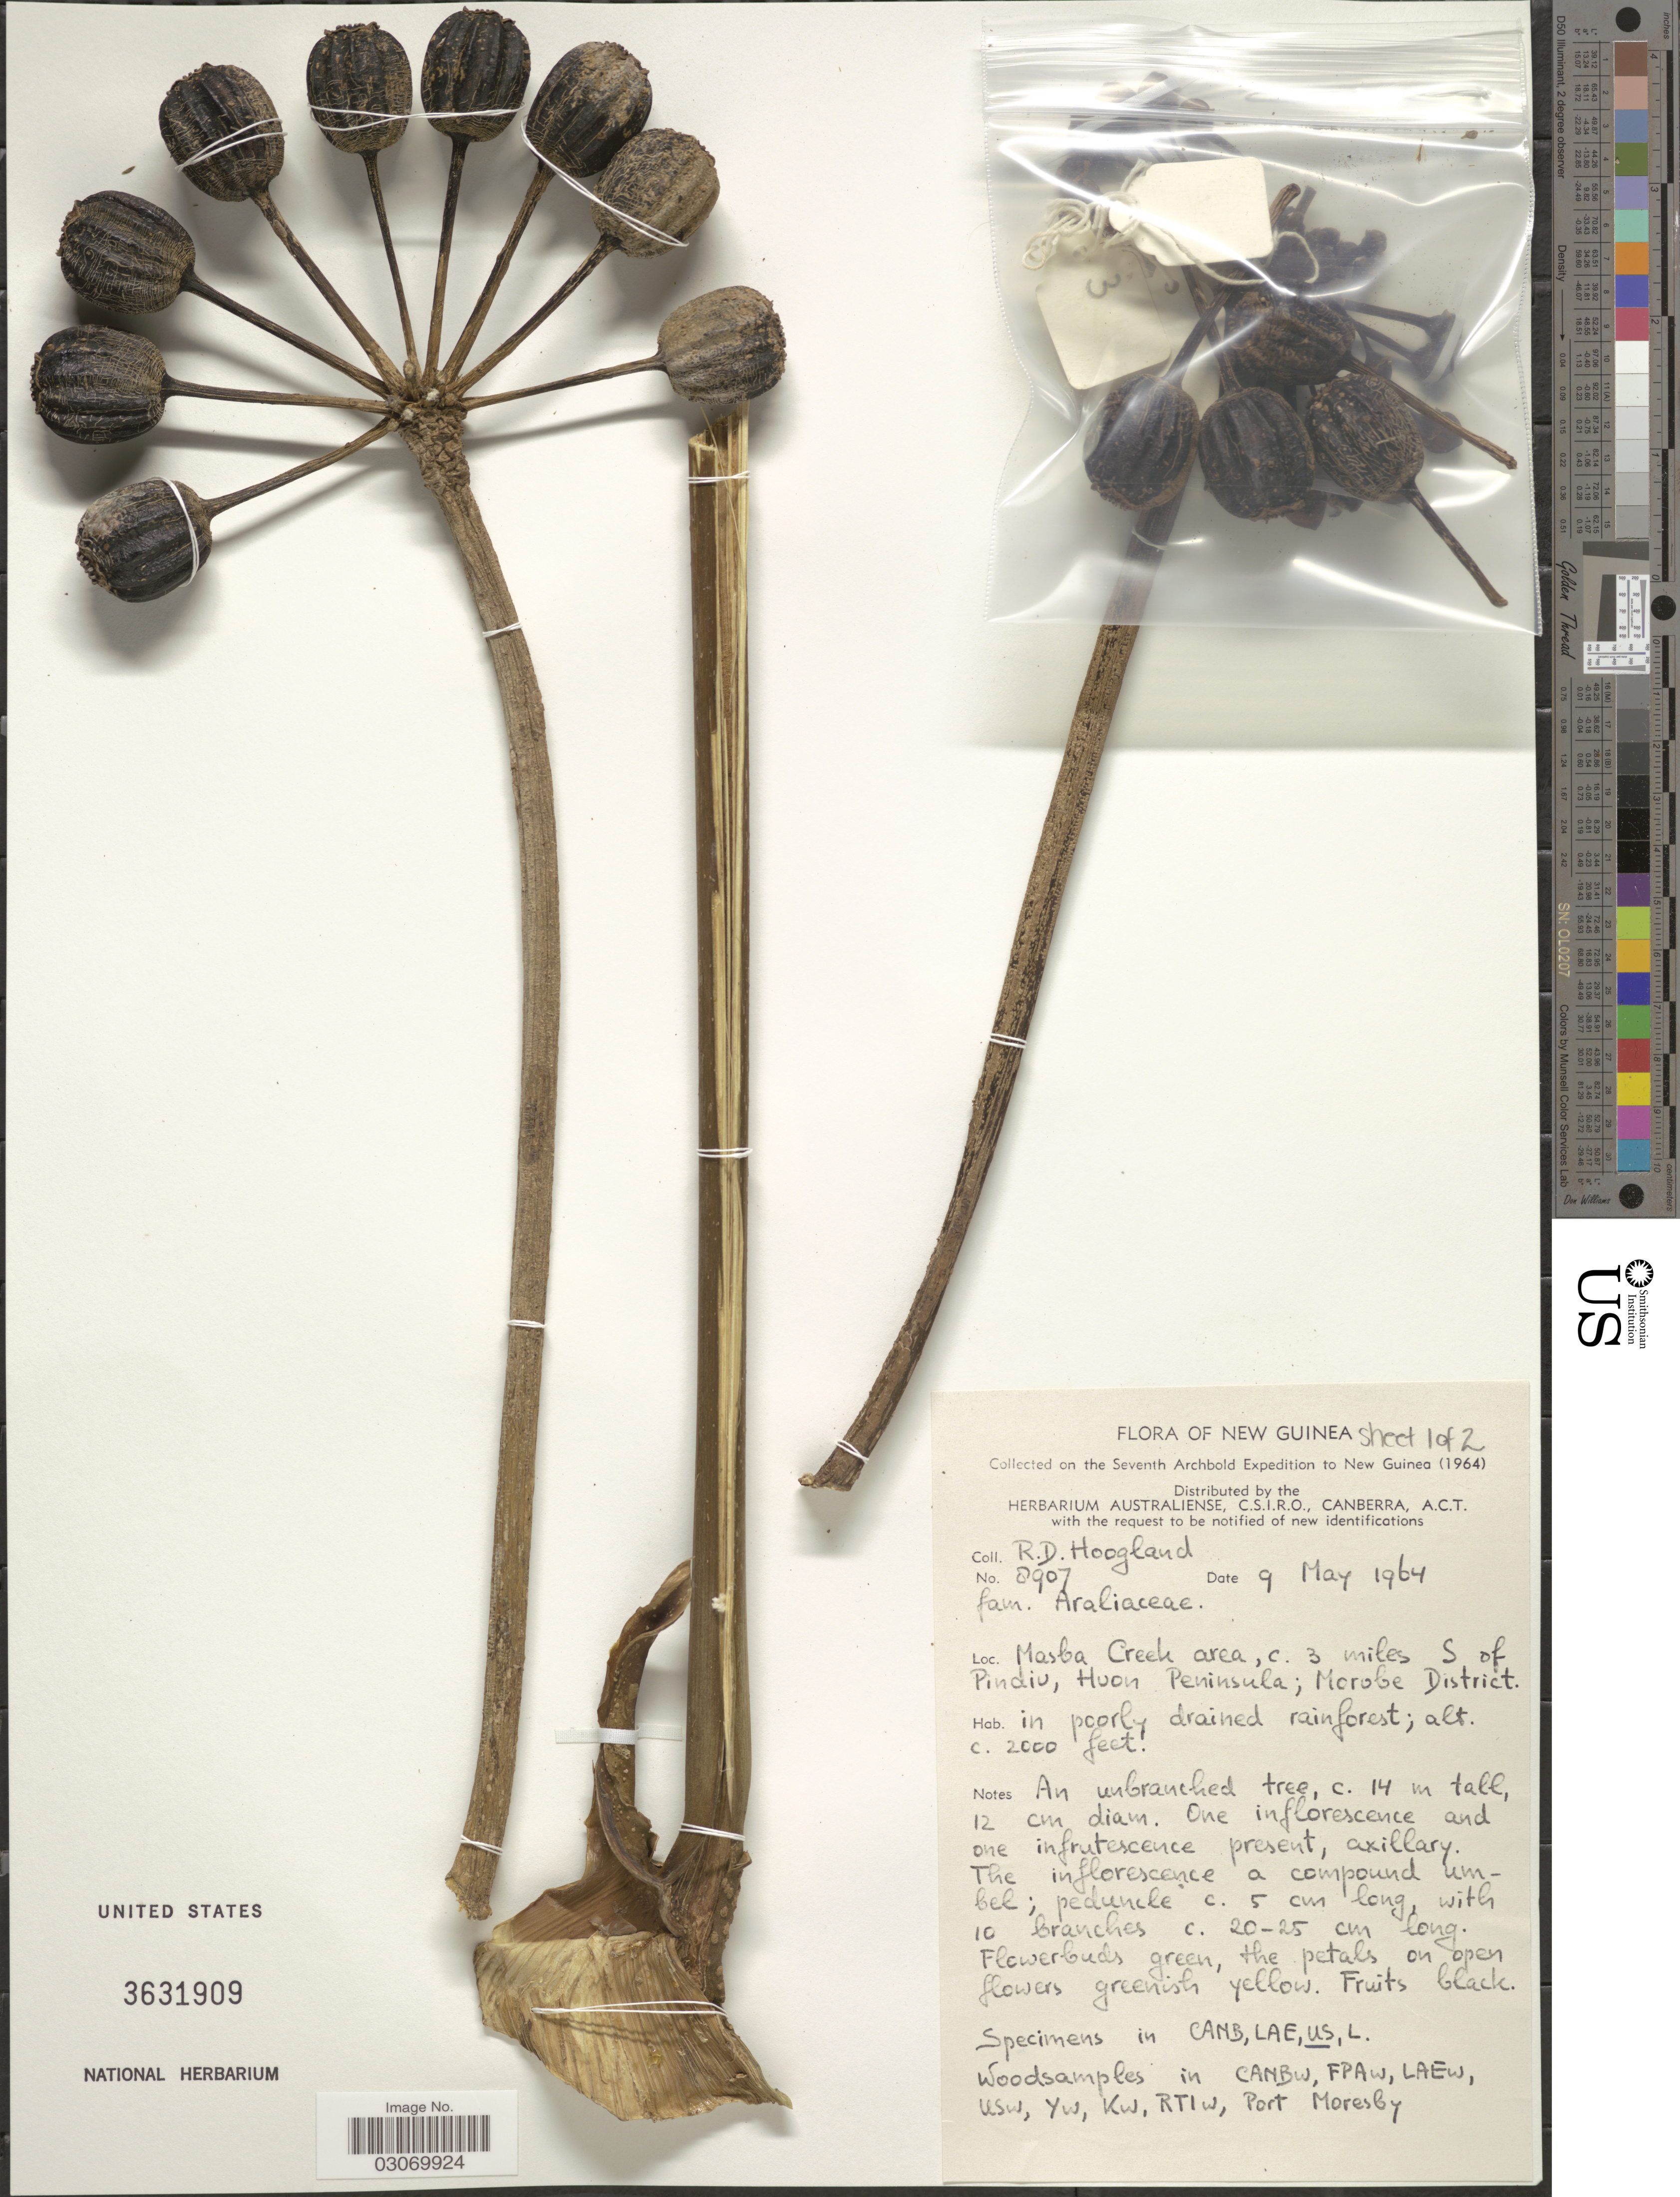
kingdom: Plantae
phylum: Tracheophyta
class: Magnoliopsida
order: Apiales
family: Araliaceae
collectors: R. D. Hoogland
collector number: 8907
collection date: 1964-05-09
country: Papua New Guinea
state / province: Morobe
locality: New Guinea, Masba Creek area, c. 3 miles S of Pindiu, Huon Peninsula; Morobe District.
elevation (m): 610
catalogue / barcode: US 3631909